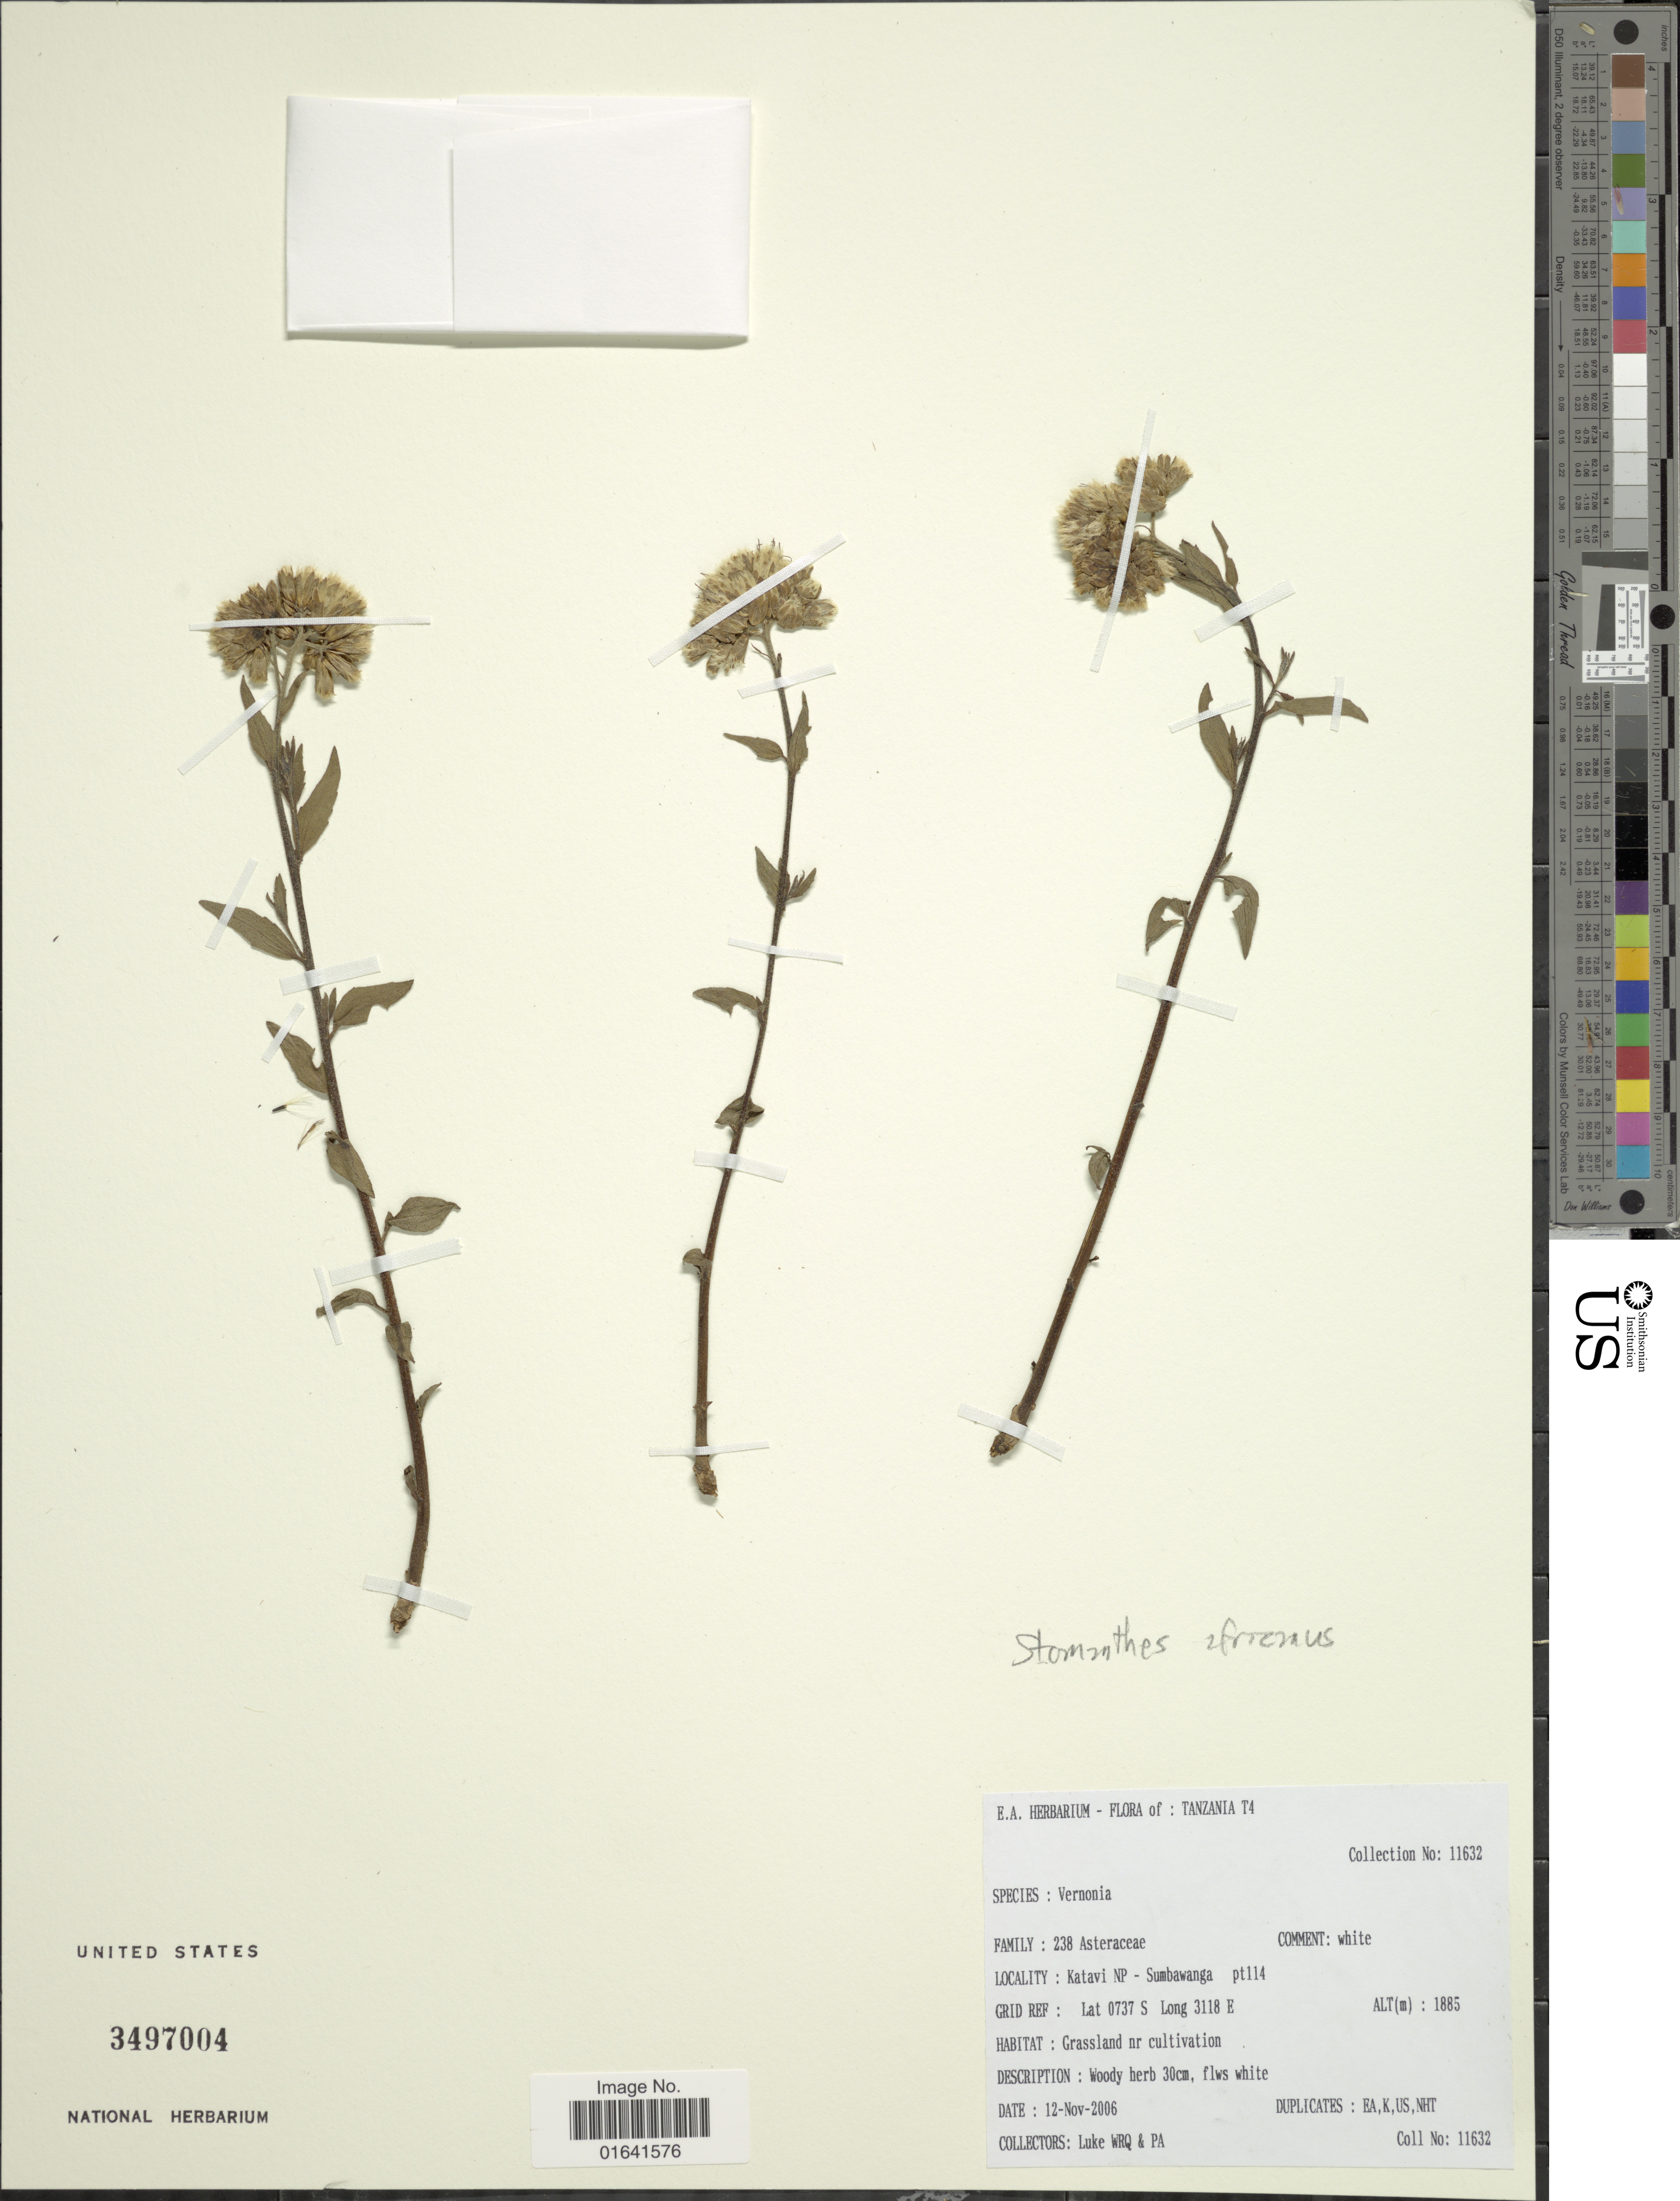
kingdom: Plantae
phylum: Tracheophyta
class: Magnoliopsida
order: Asterales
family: Asteraceae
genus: Stomatanthes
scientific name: Stomatanthes africanus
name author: (Oliv.) R.M. King & H. Rob.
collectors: Q. Luke & P. Luke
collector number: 11632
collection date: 2006-11-12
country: Tanzania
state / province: Katavi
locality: Katavi NP - Sumbawanga pt114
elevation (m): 1885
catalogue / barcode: US 3497004